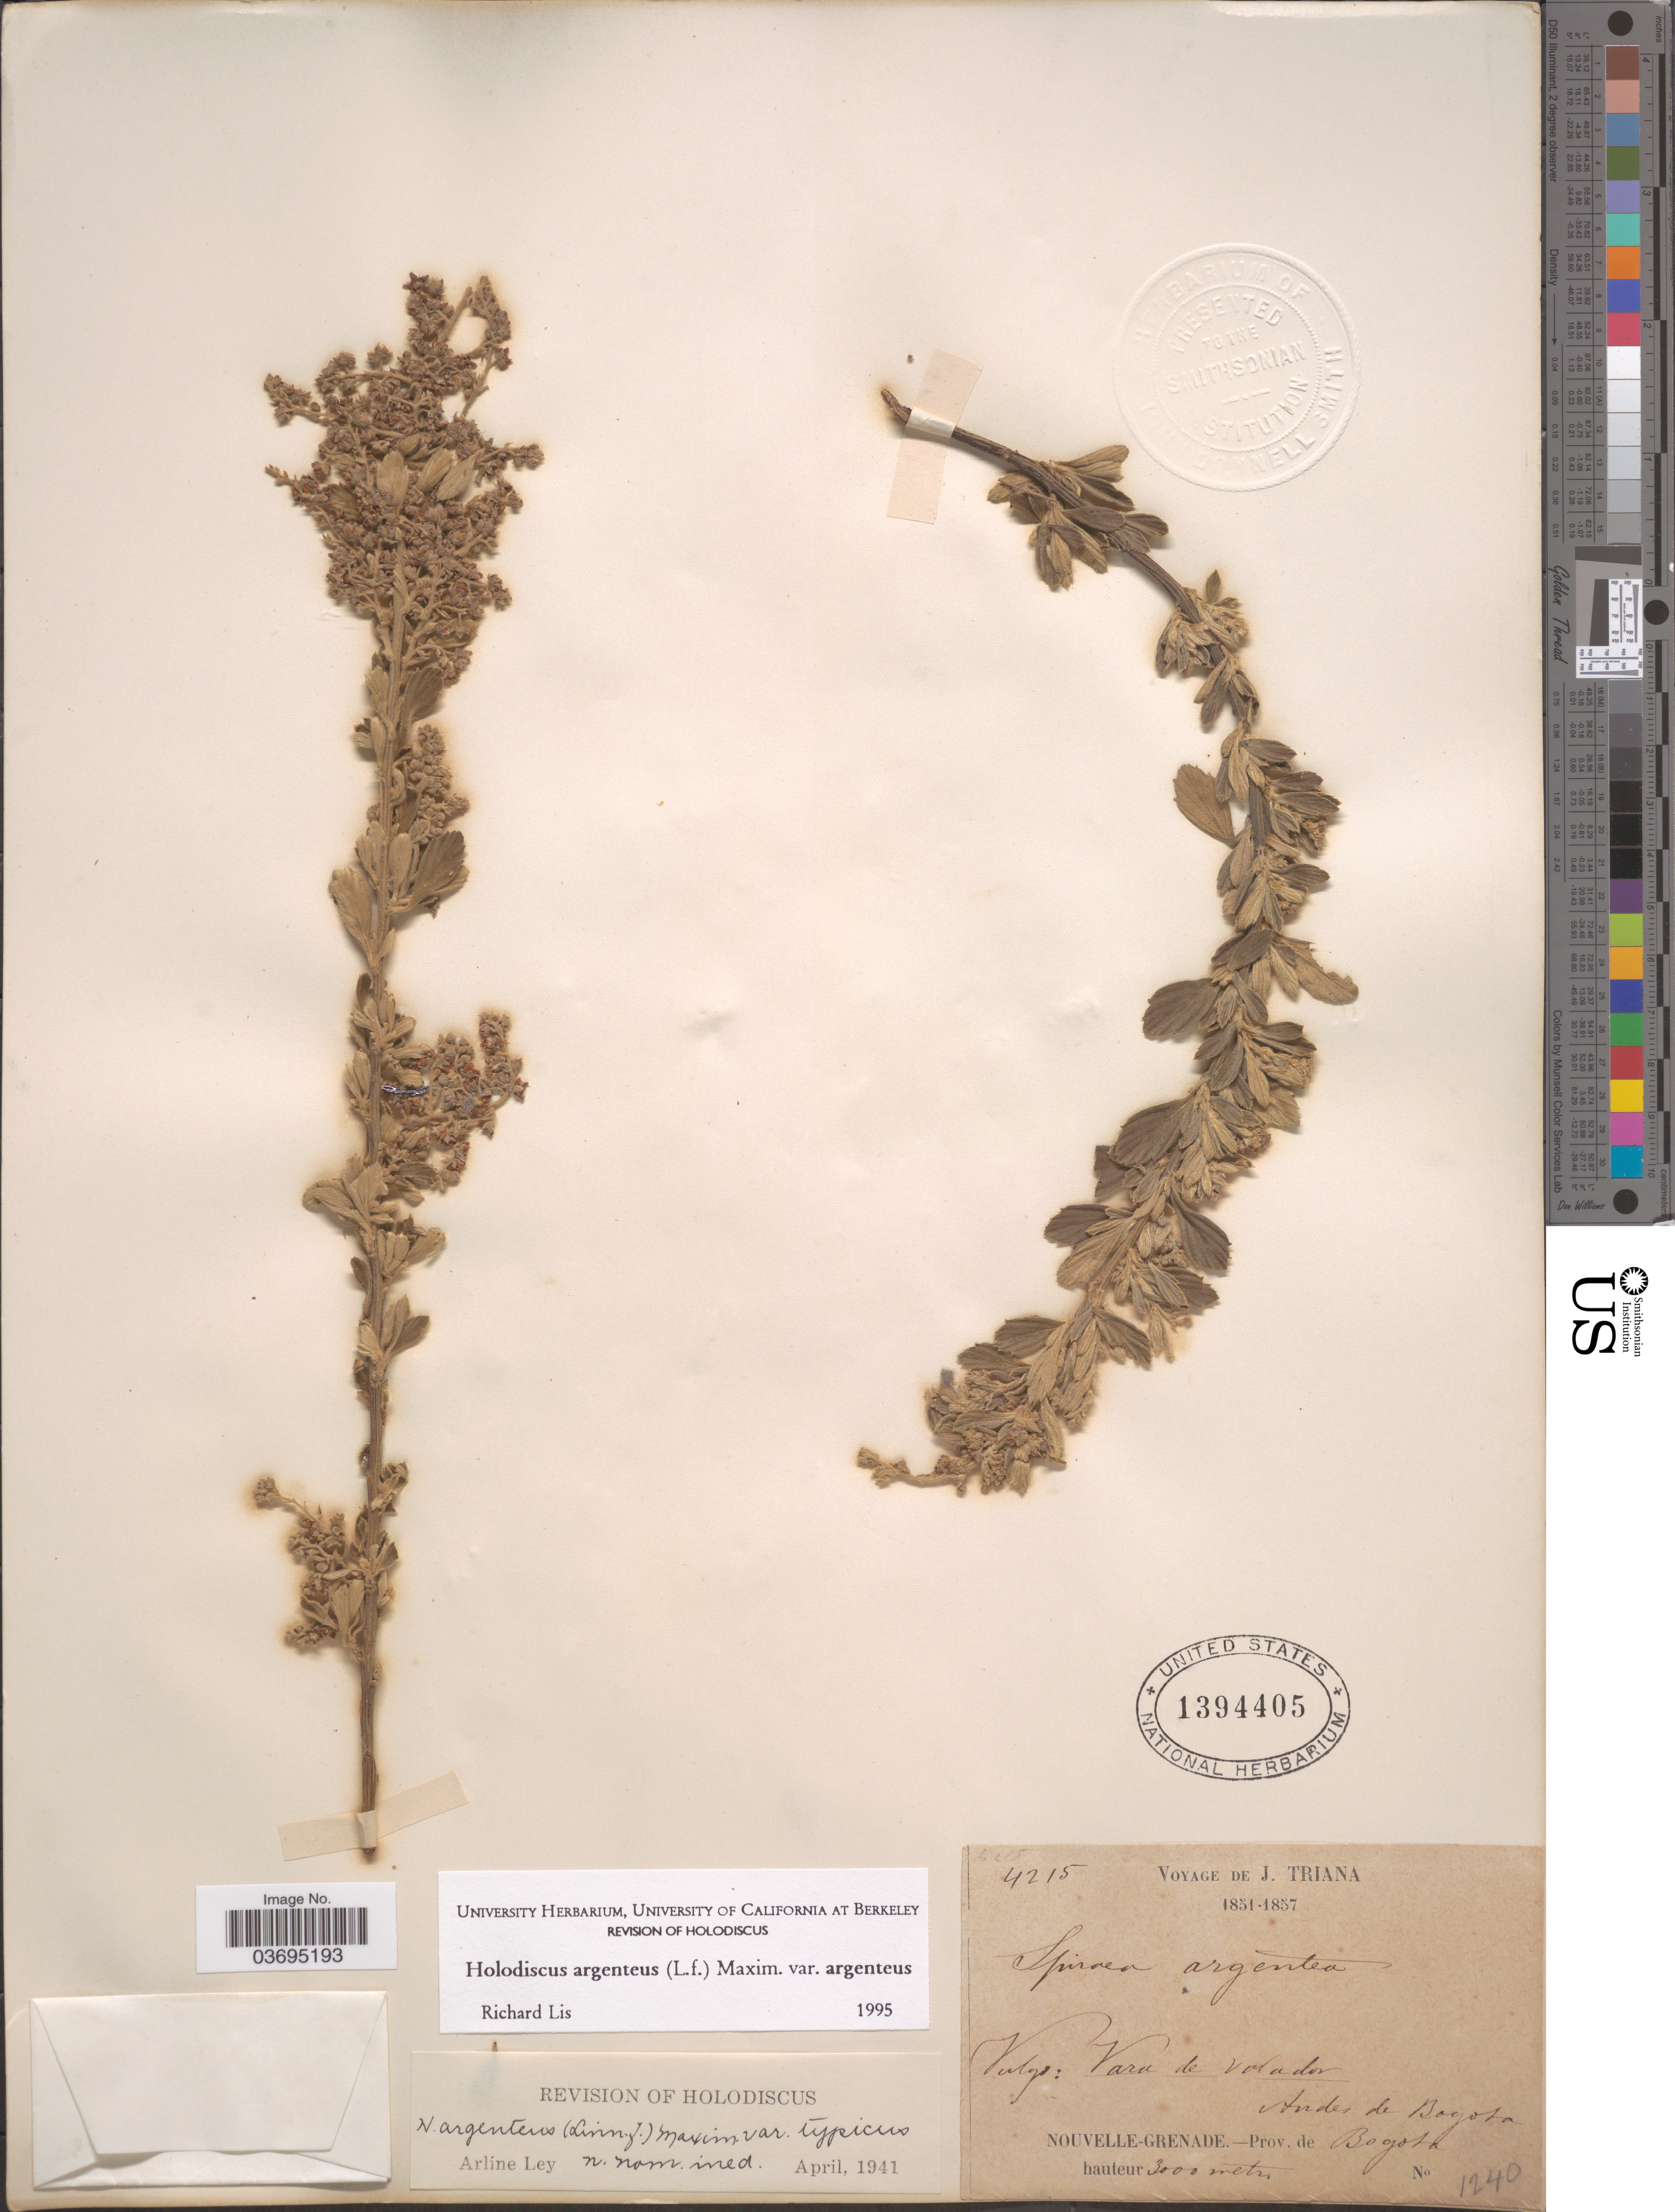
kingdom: Plantae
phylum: Tracheophyta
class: Magnoliopsida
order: Rosales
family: Rosaceae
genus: Holodiscus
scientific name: Holodiscus argenteus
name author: (L. f.) Maxim.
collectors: J. Triana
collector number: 4215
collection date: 1851/1857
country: Colombia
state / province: Bogota D.C.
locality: Andes de Bogota. Nouvelle-Grenade. Prov. de Bogota.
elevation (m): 3000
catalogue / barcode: US 1394405